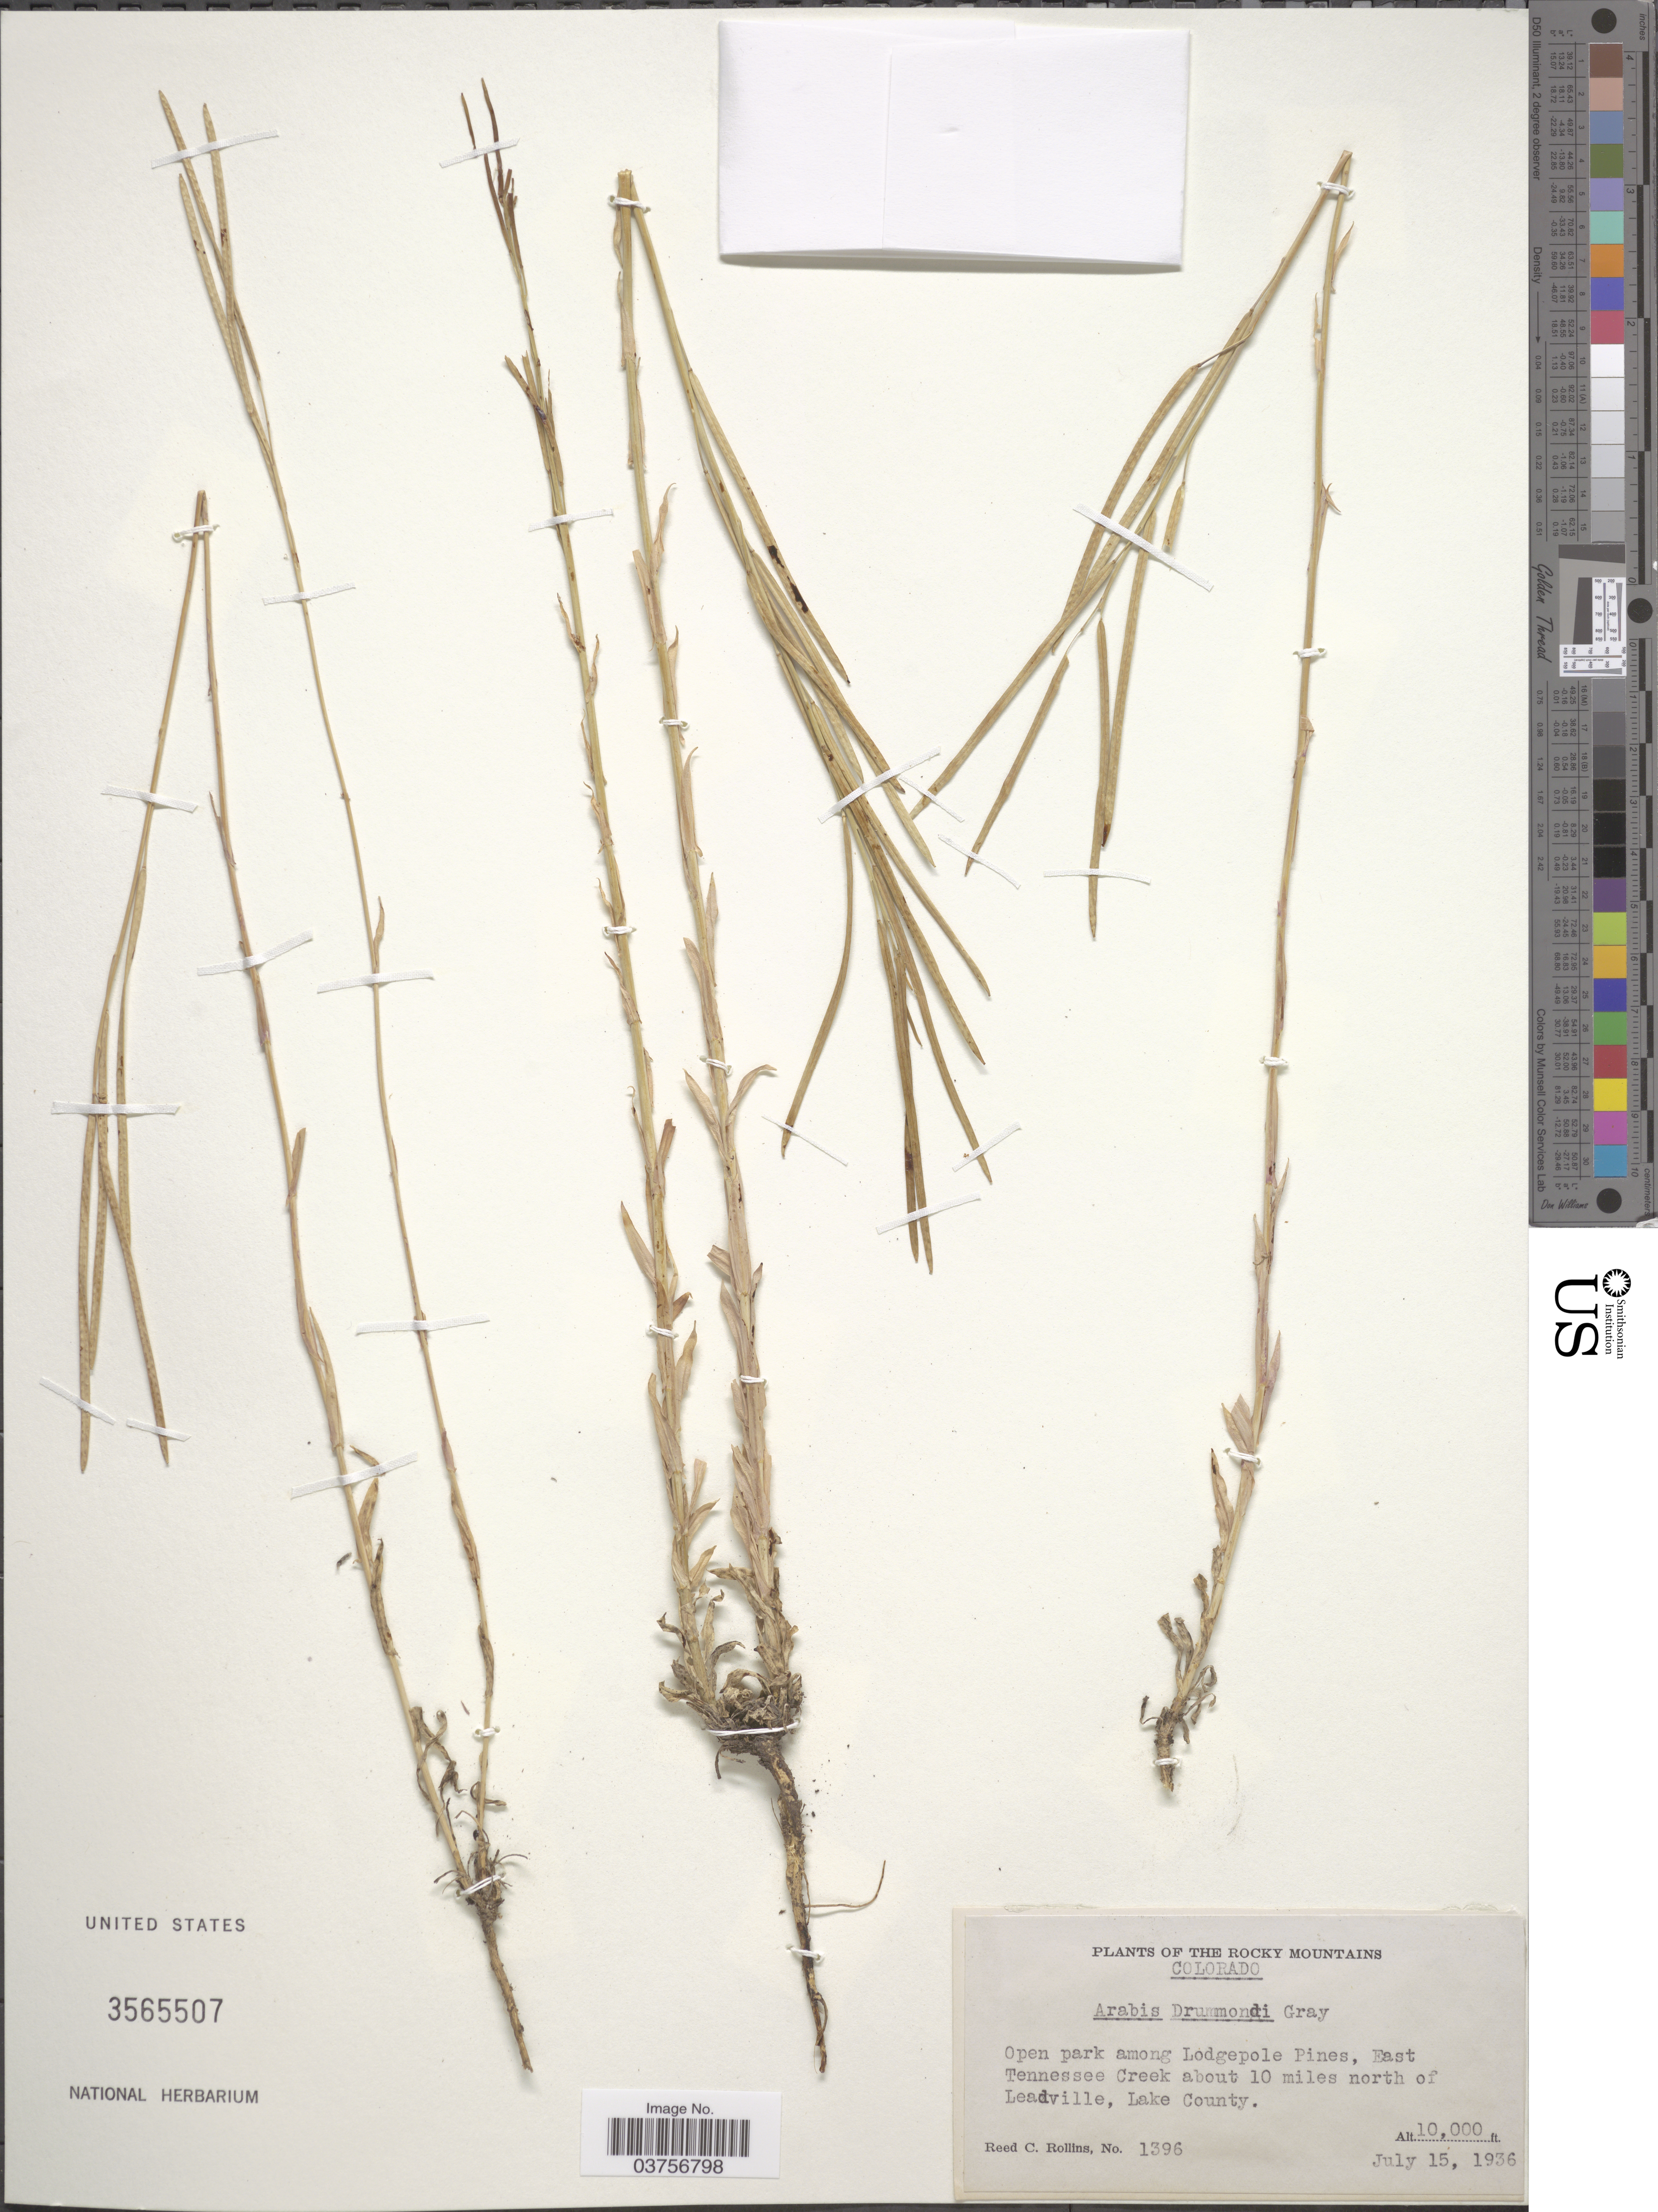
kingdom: Plantae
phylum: Tracheophyta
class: Magnoliopsida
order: Brassicales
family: Brassicaceae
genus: Arabis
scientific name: Arabis drummondii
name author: A. Gray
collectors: R. C. Rollins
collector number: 1396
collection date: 1936-07-15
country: United States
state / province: Colorado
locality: The Rocky Mountains. Open park among Lodgepole Pines, East Tennessee Creek about 10 miles north of Leadville, Lake County.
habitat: open park of lodgepole pines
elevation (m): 3048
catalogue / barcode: US 3565507